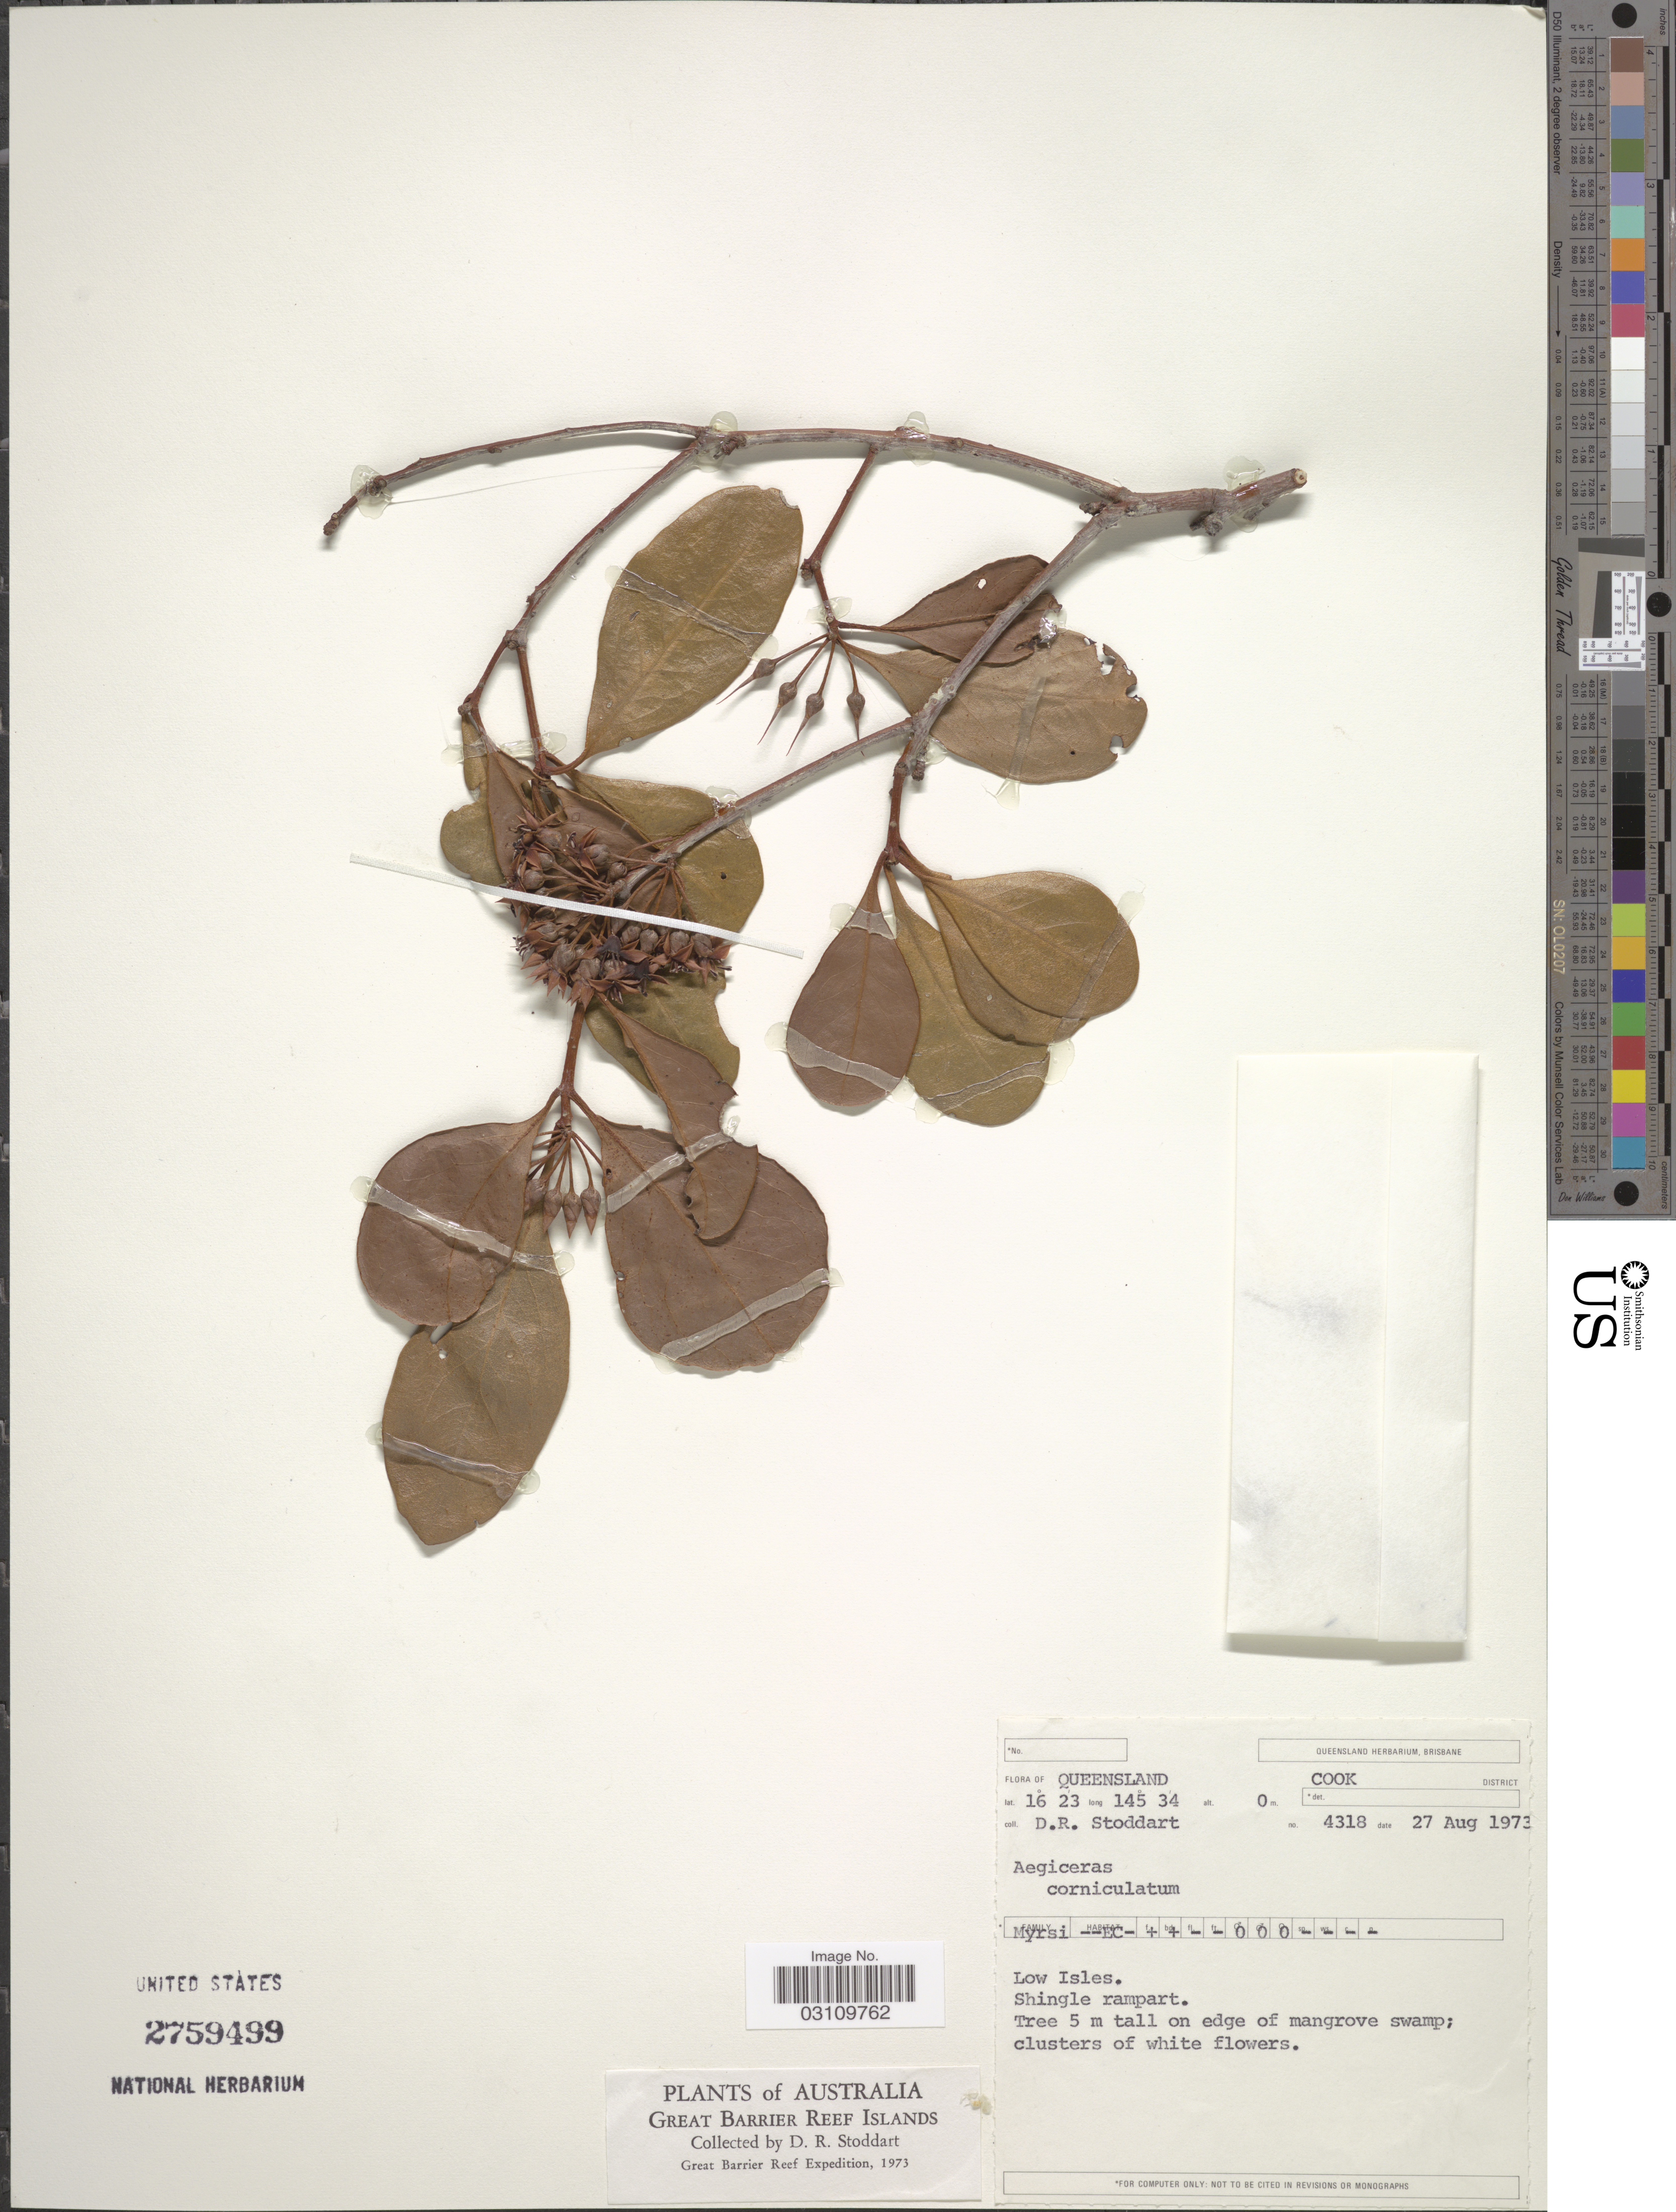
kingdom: Plantae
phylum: Tracheophyta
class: Magnoliopsida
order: Ericales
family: Primulaceae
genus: Aegiceras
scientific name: Aegiceras corniculatum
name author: (L.) Blanco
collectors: D. R. Stoddart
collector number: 4318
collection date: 1973-08-27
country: Australia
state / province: Queensland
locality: Cook District, Low Isles, Shingle rampart.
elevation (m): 0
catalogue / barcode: US 2759499